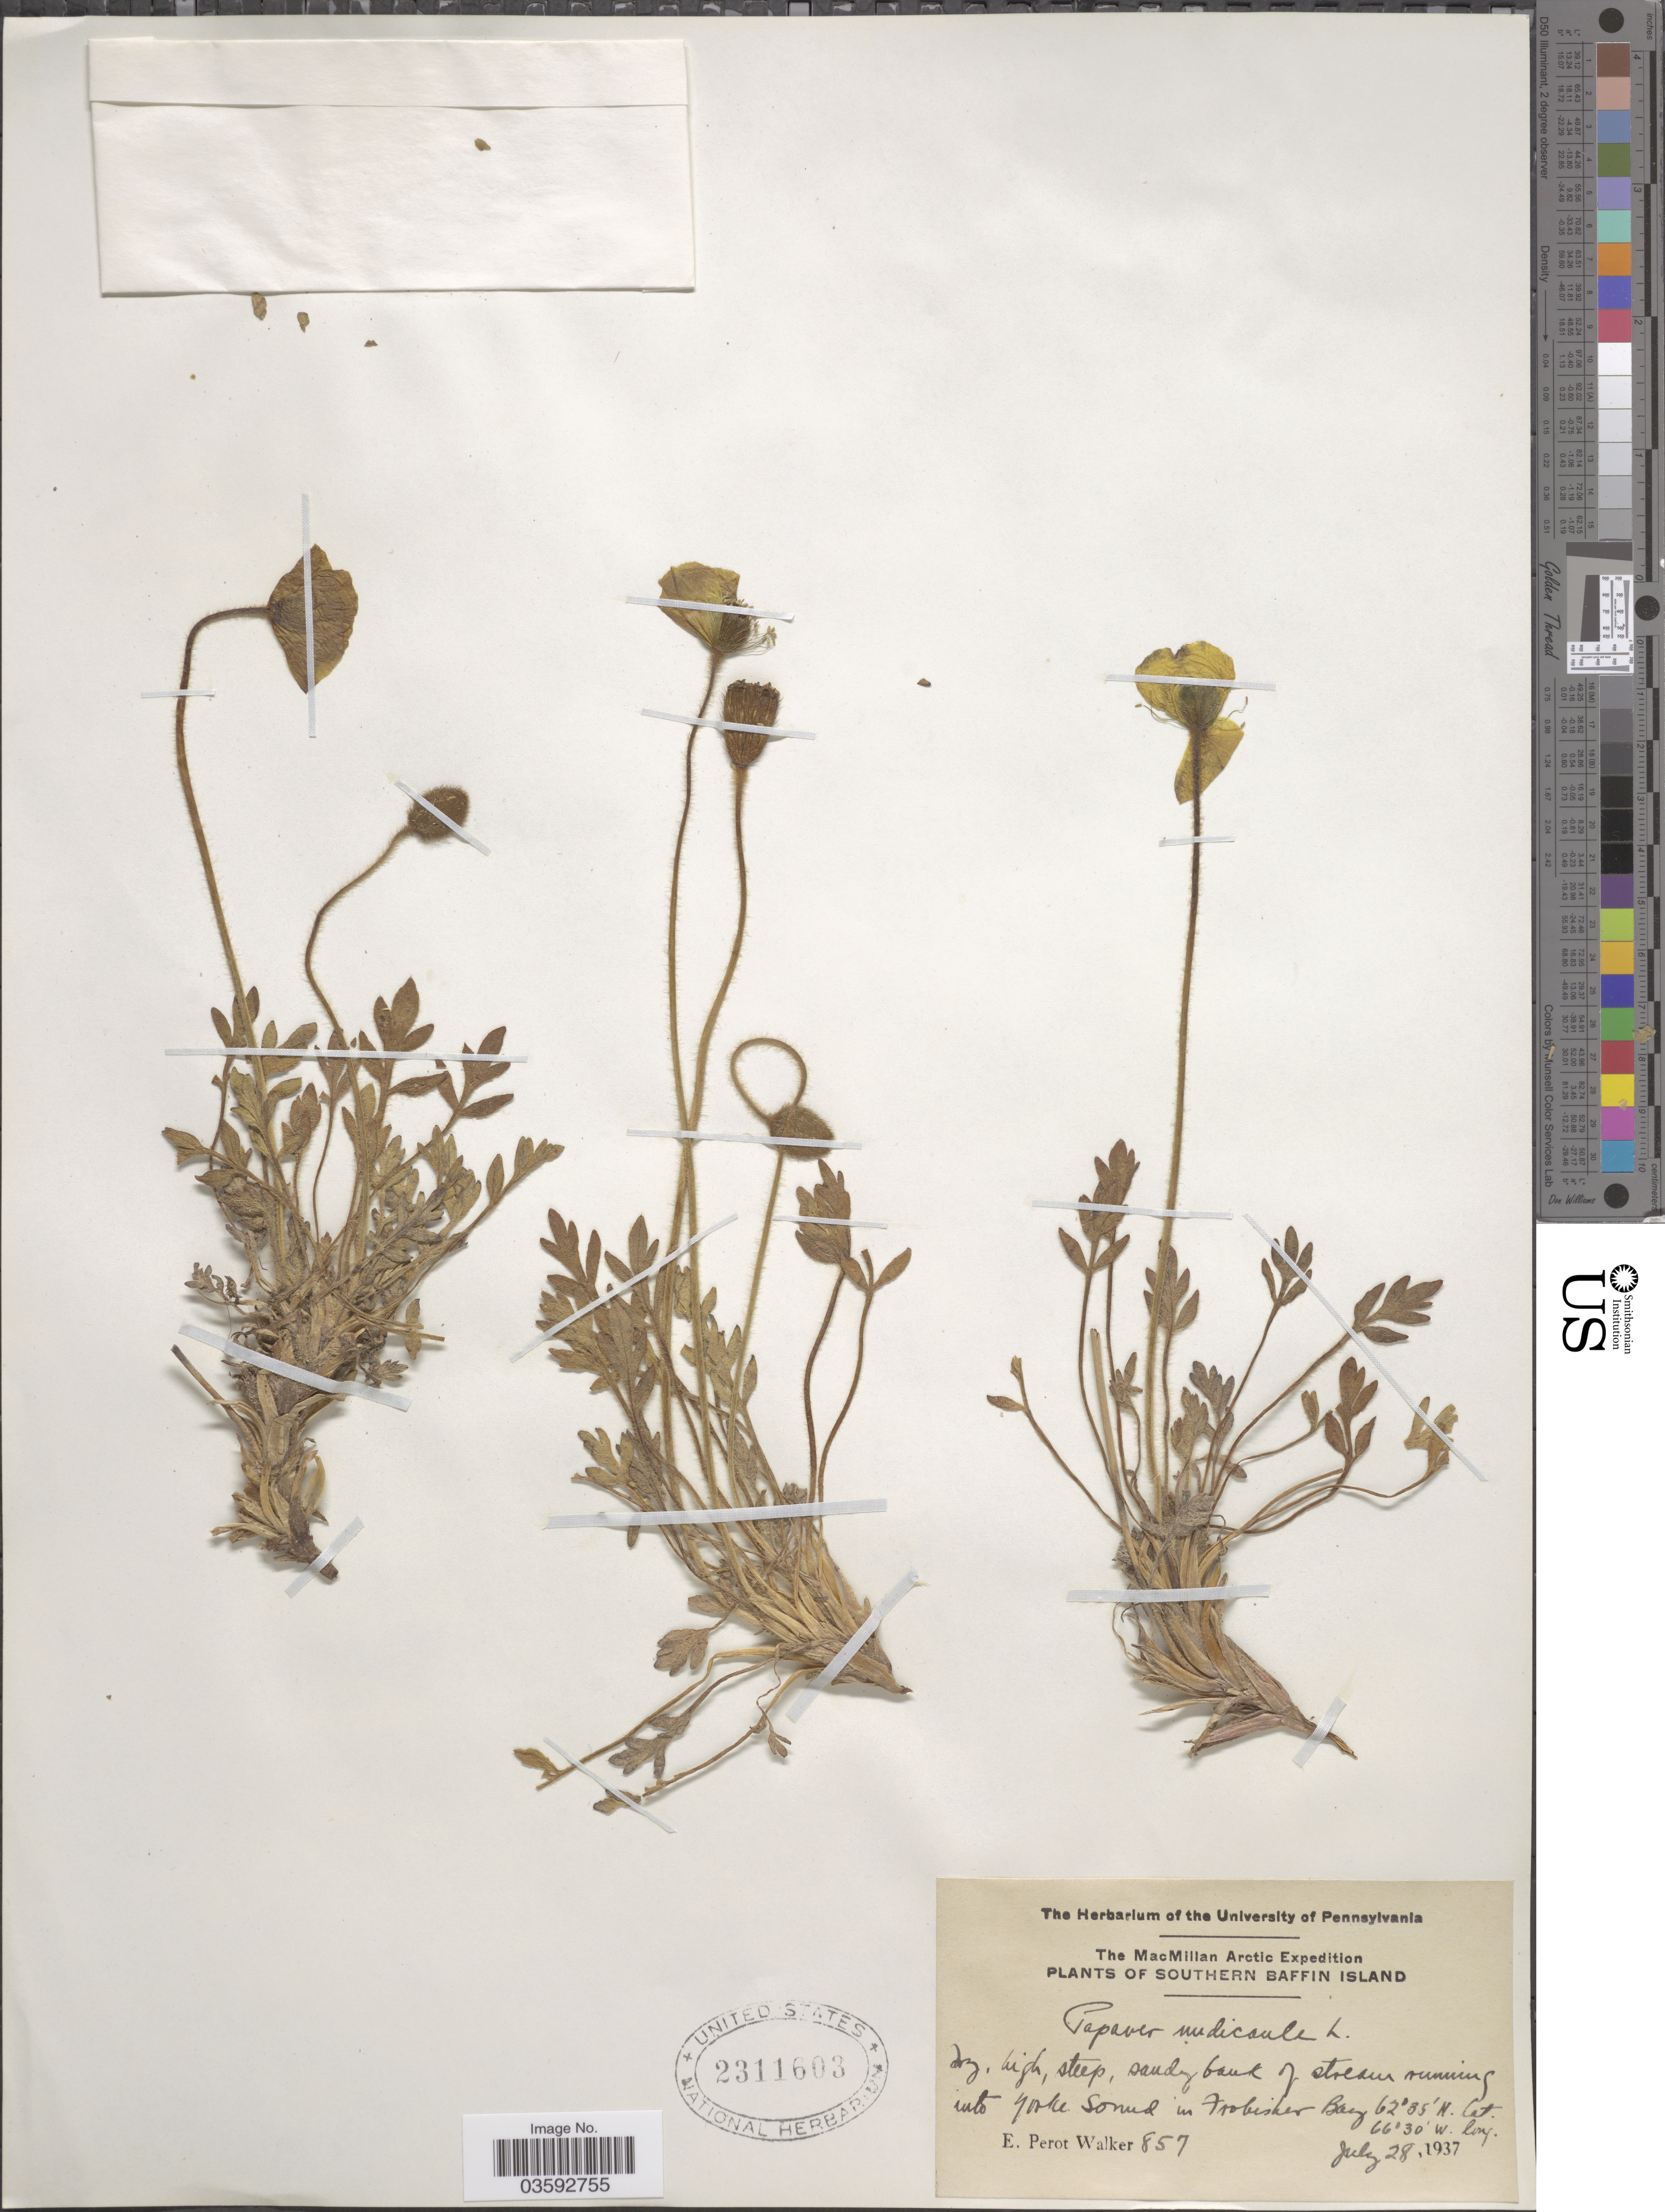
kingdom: Plantae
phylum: Tracheophyta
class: Magnoliopsida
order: Ranunculales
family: Papaveraceae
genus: Papaver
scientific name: Papaver nudicaule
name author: L.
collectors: E. Walker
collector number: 857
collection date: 1937-07-28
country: Canada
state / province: Nunavut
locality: Southern Baffin Island. Sandy bank of stream running into Yorke Sound in Frobisher Bay.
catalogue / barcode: US 2311603